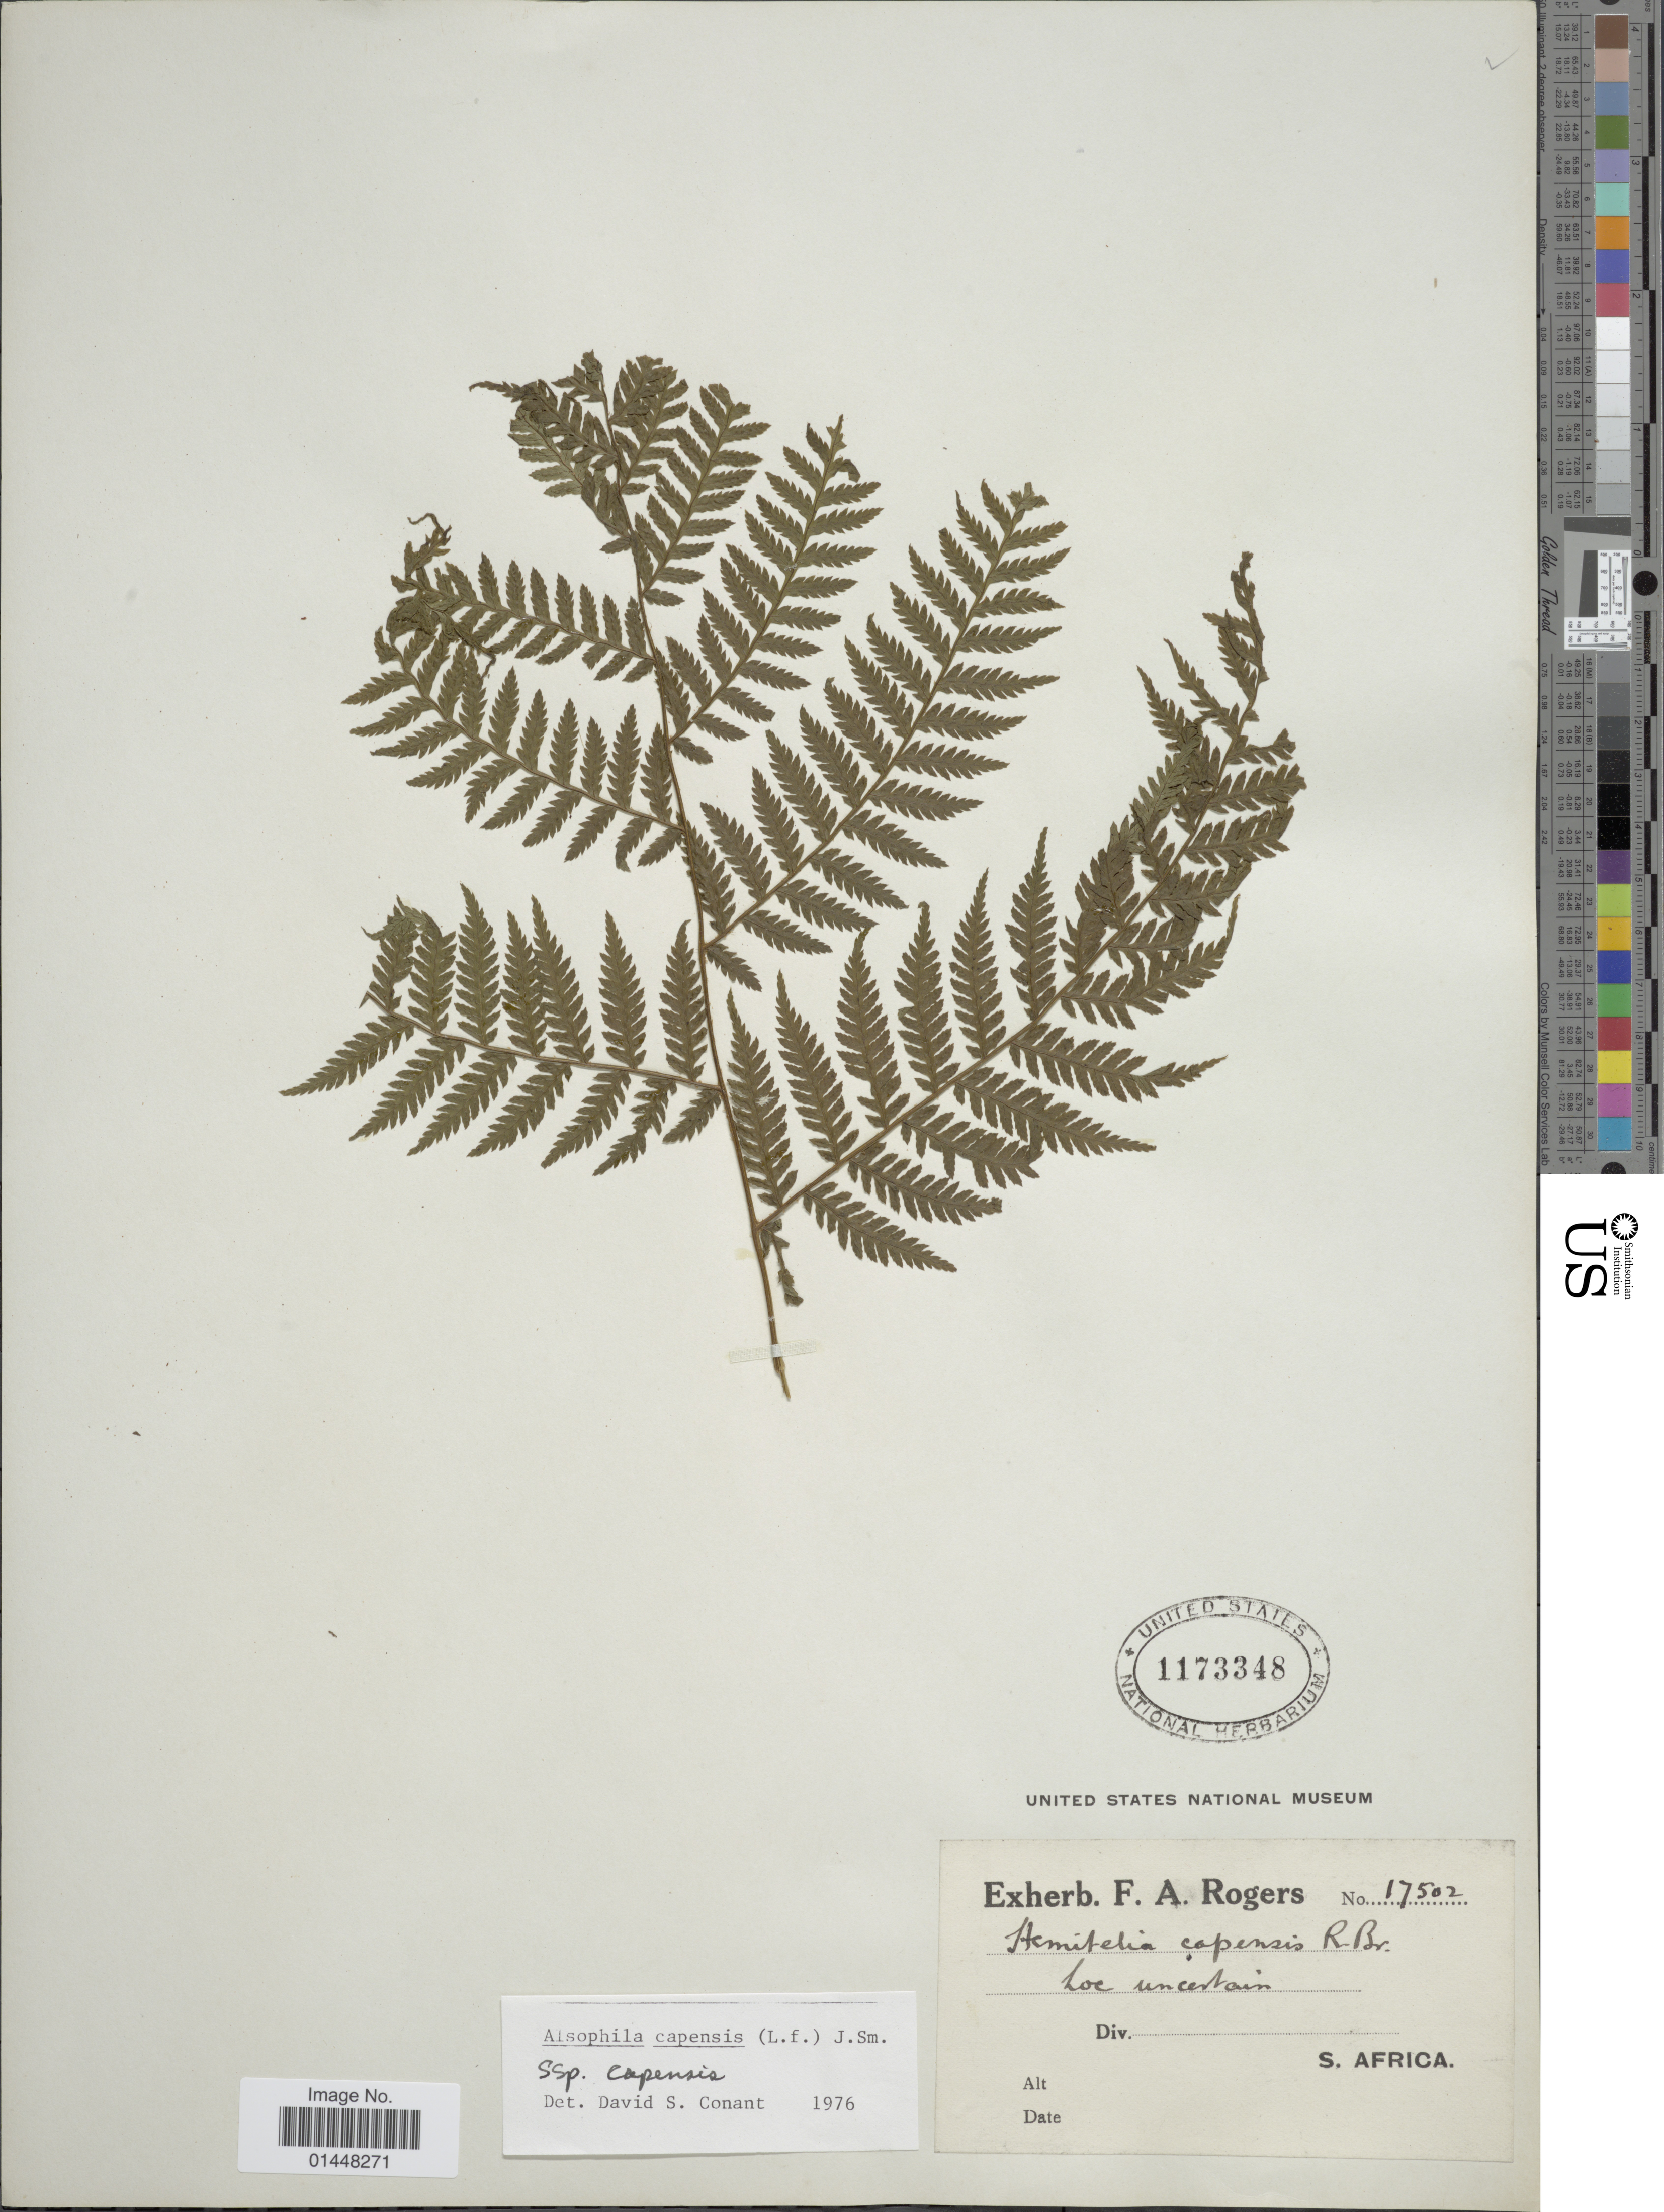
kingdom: Plantae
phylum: Tracheophyta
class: Polypodiopsida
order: Cyatheales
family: Cyatheaceae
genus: Gymnosphaera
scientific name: Gymnosphaera capensis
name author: (L. f.)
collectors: ex herb. F. A. Rogers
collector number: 17502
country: South Africa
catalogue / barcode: US 1173348